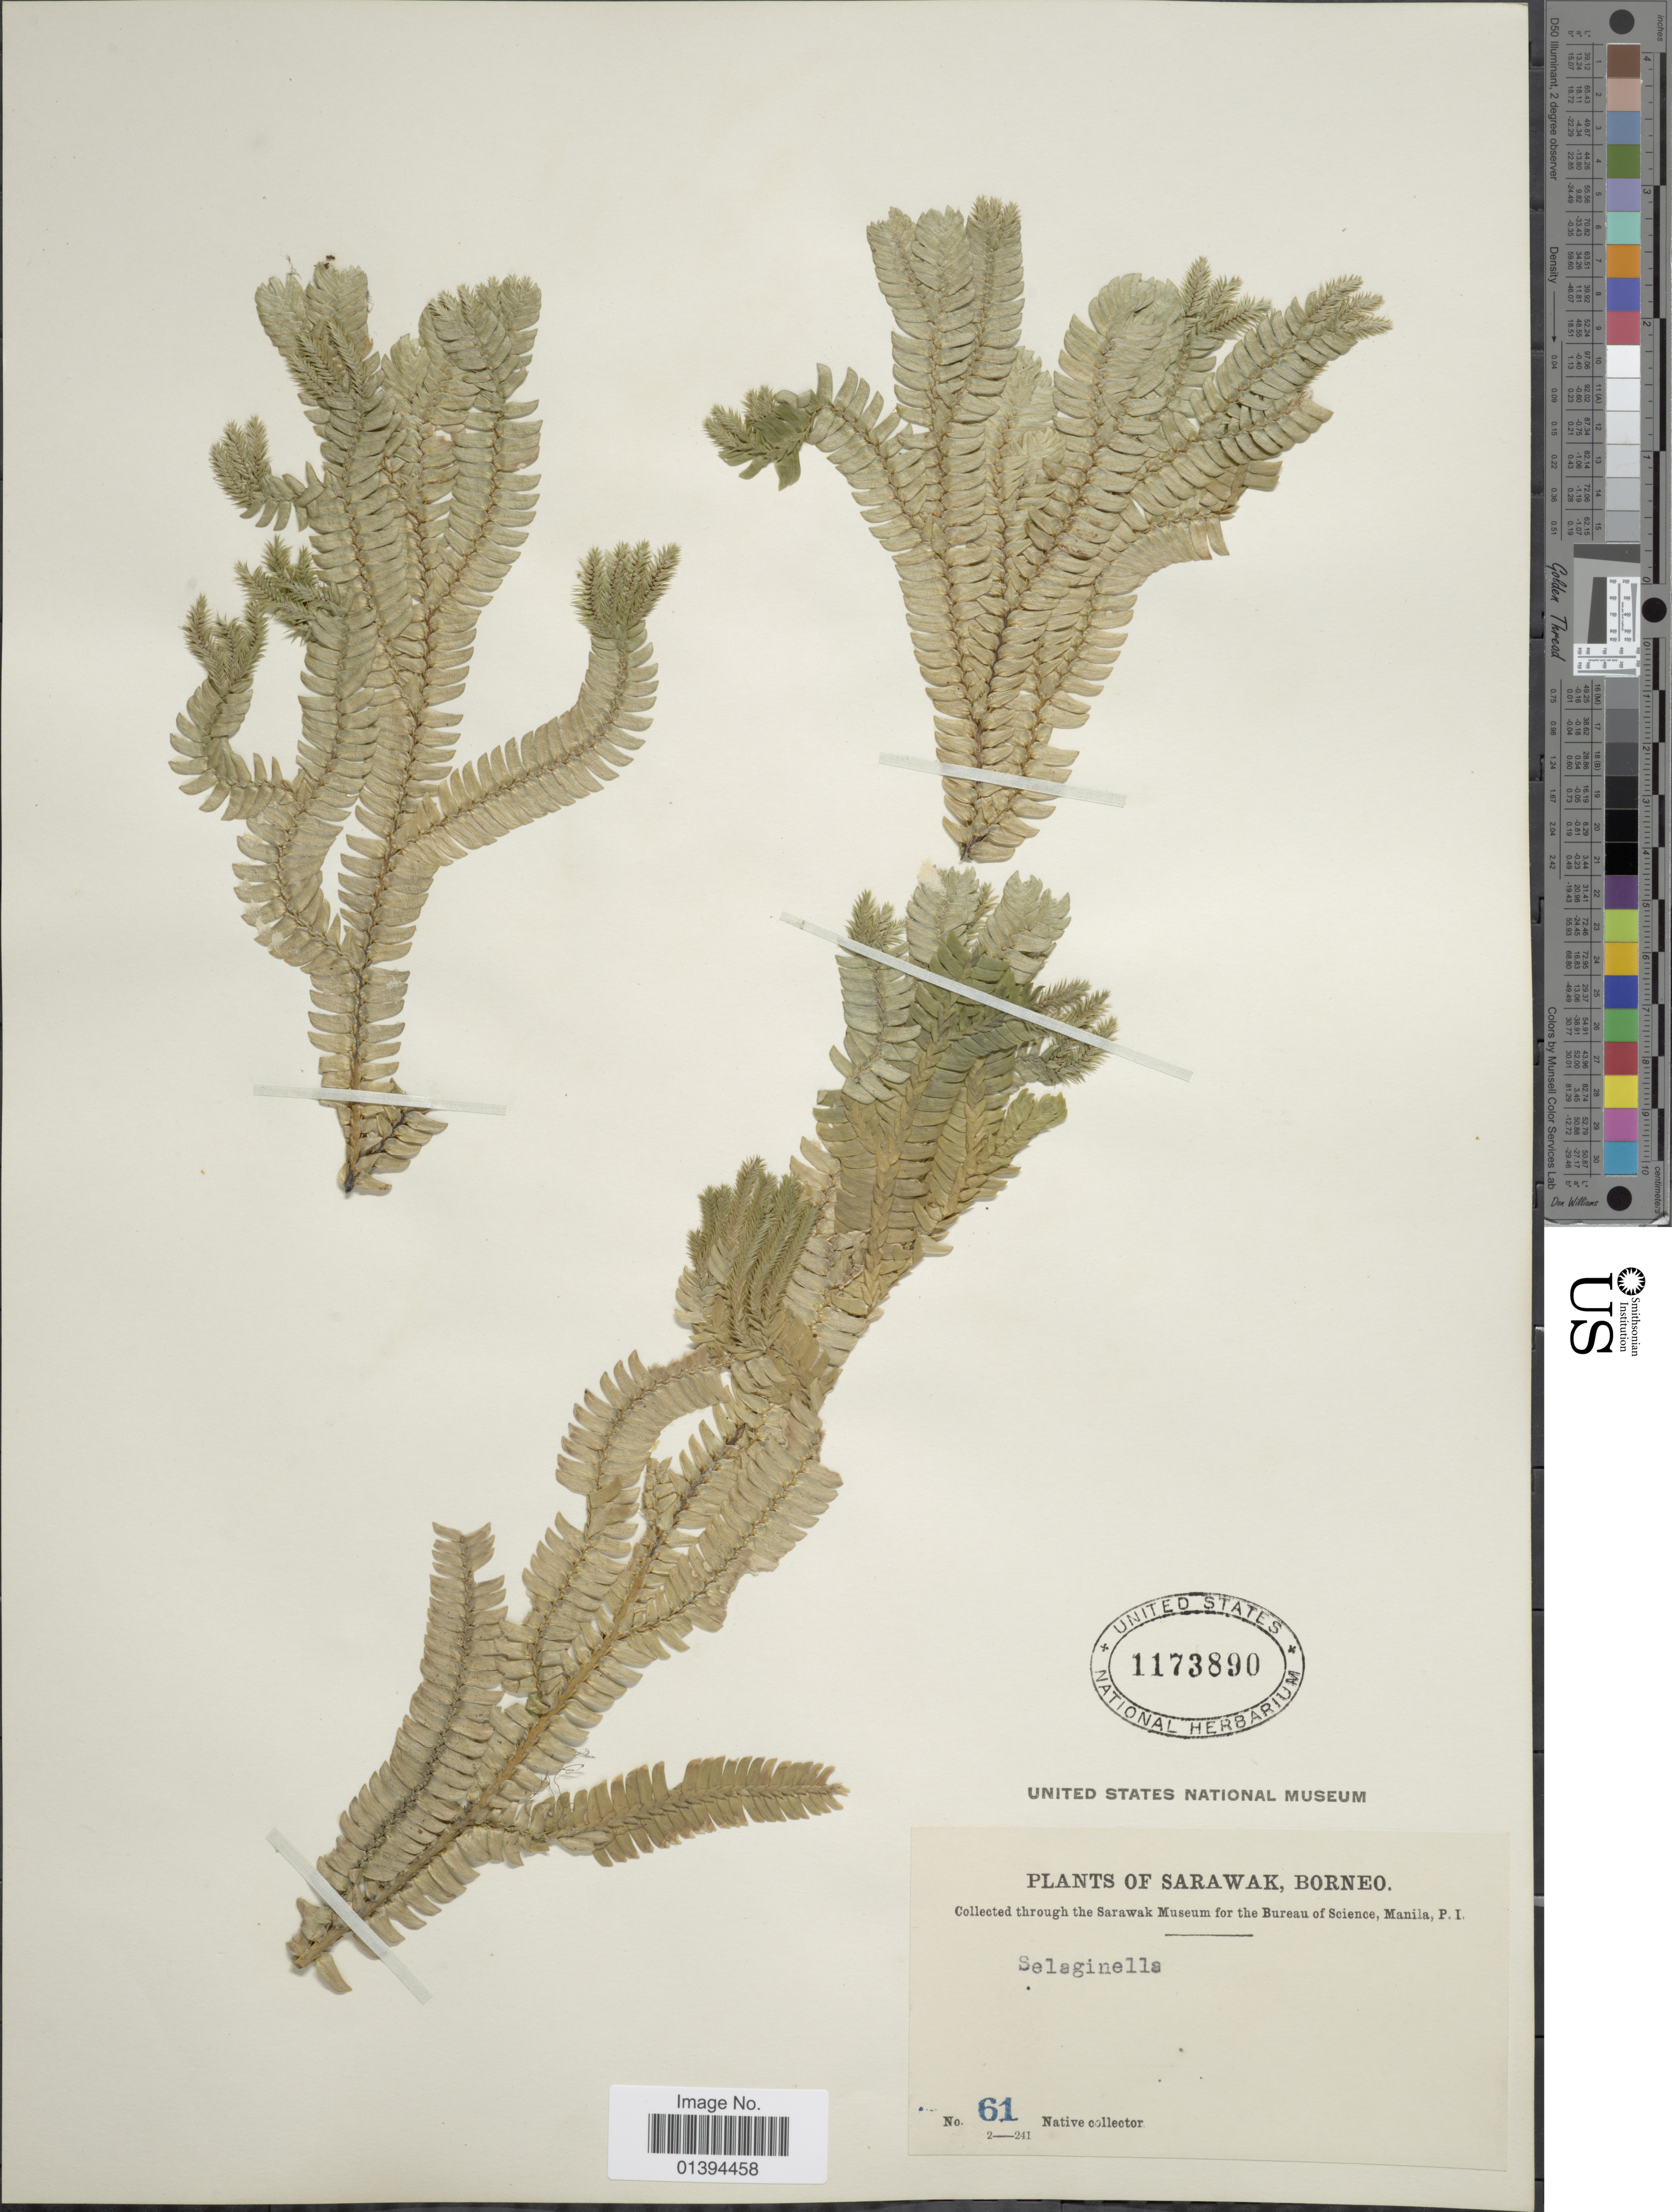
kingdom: Plantae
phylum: Tracheophyta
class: Lycopodiopsida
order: Selaginellales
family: Selaginellaceae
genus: Selaginella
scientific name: Selaginella sp.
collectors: Native collector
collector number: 61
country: Malaysia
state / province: Sarawak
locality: Borneo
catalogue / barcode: US 1173890